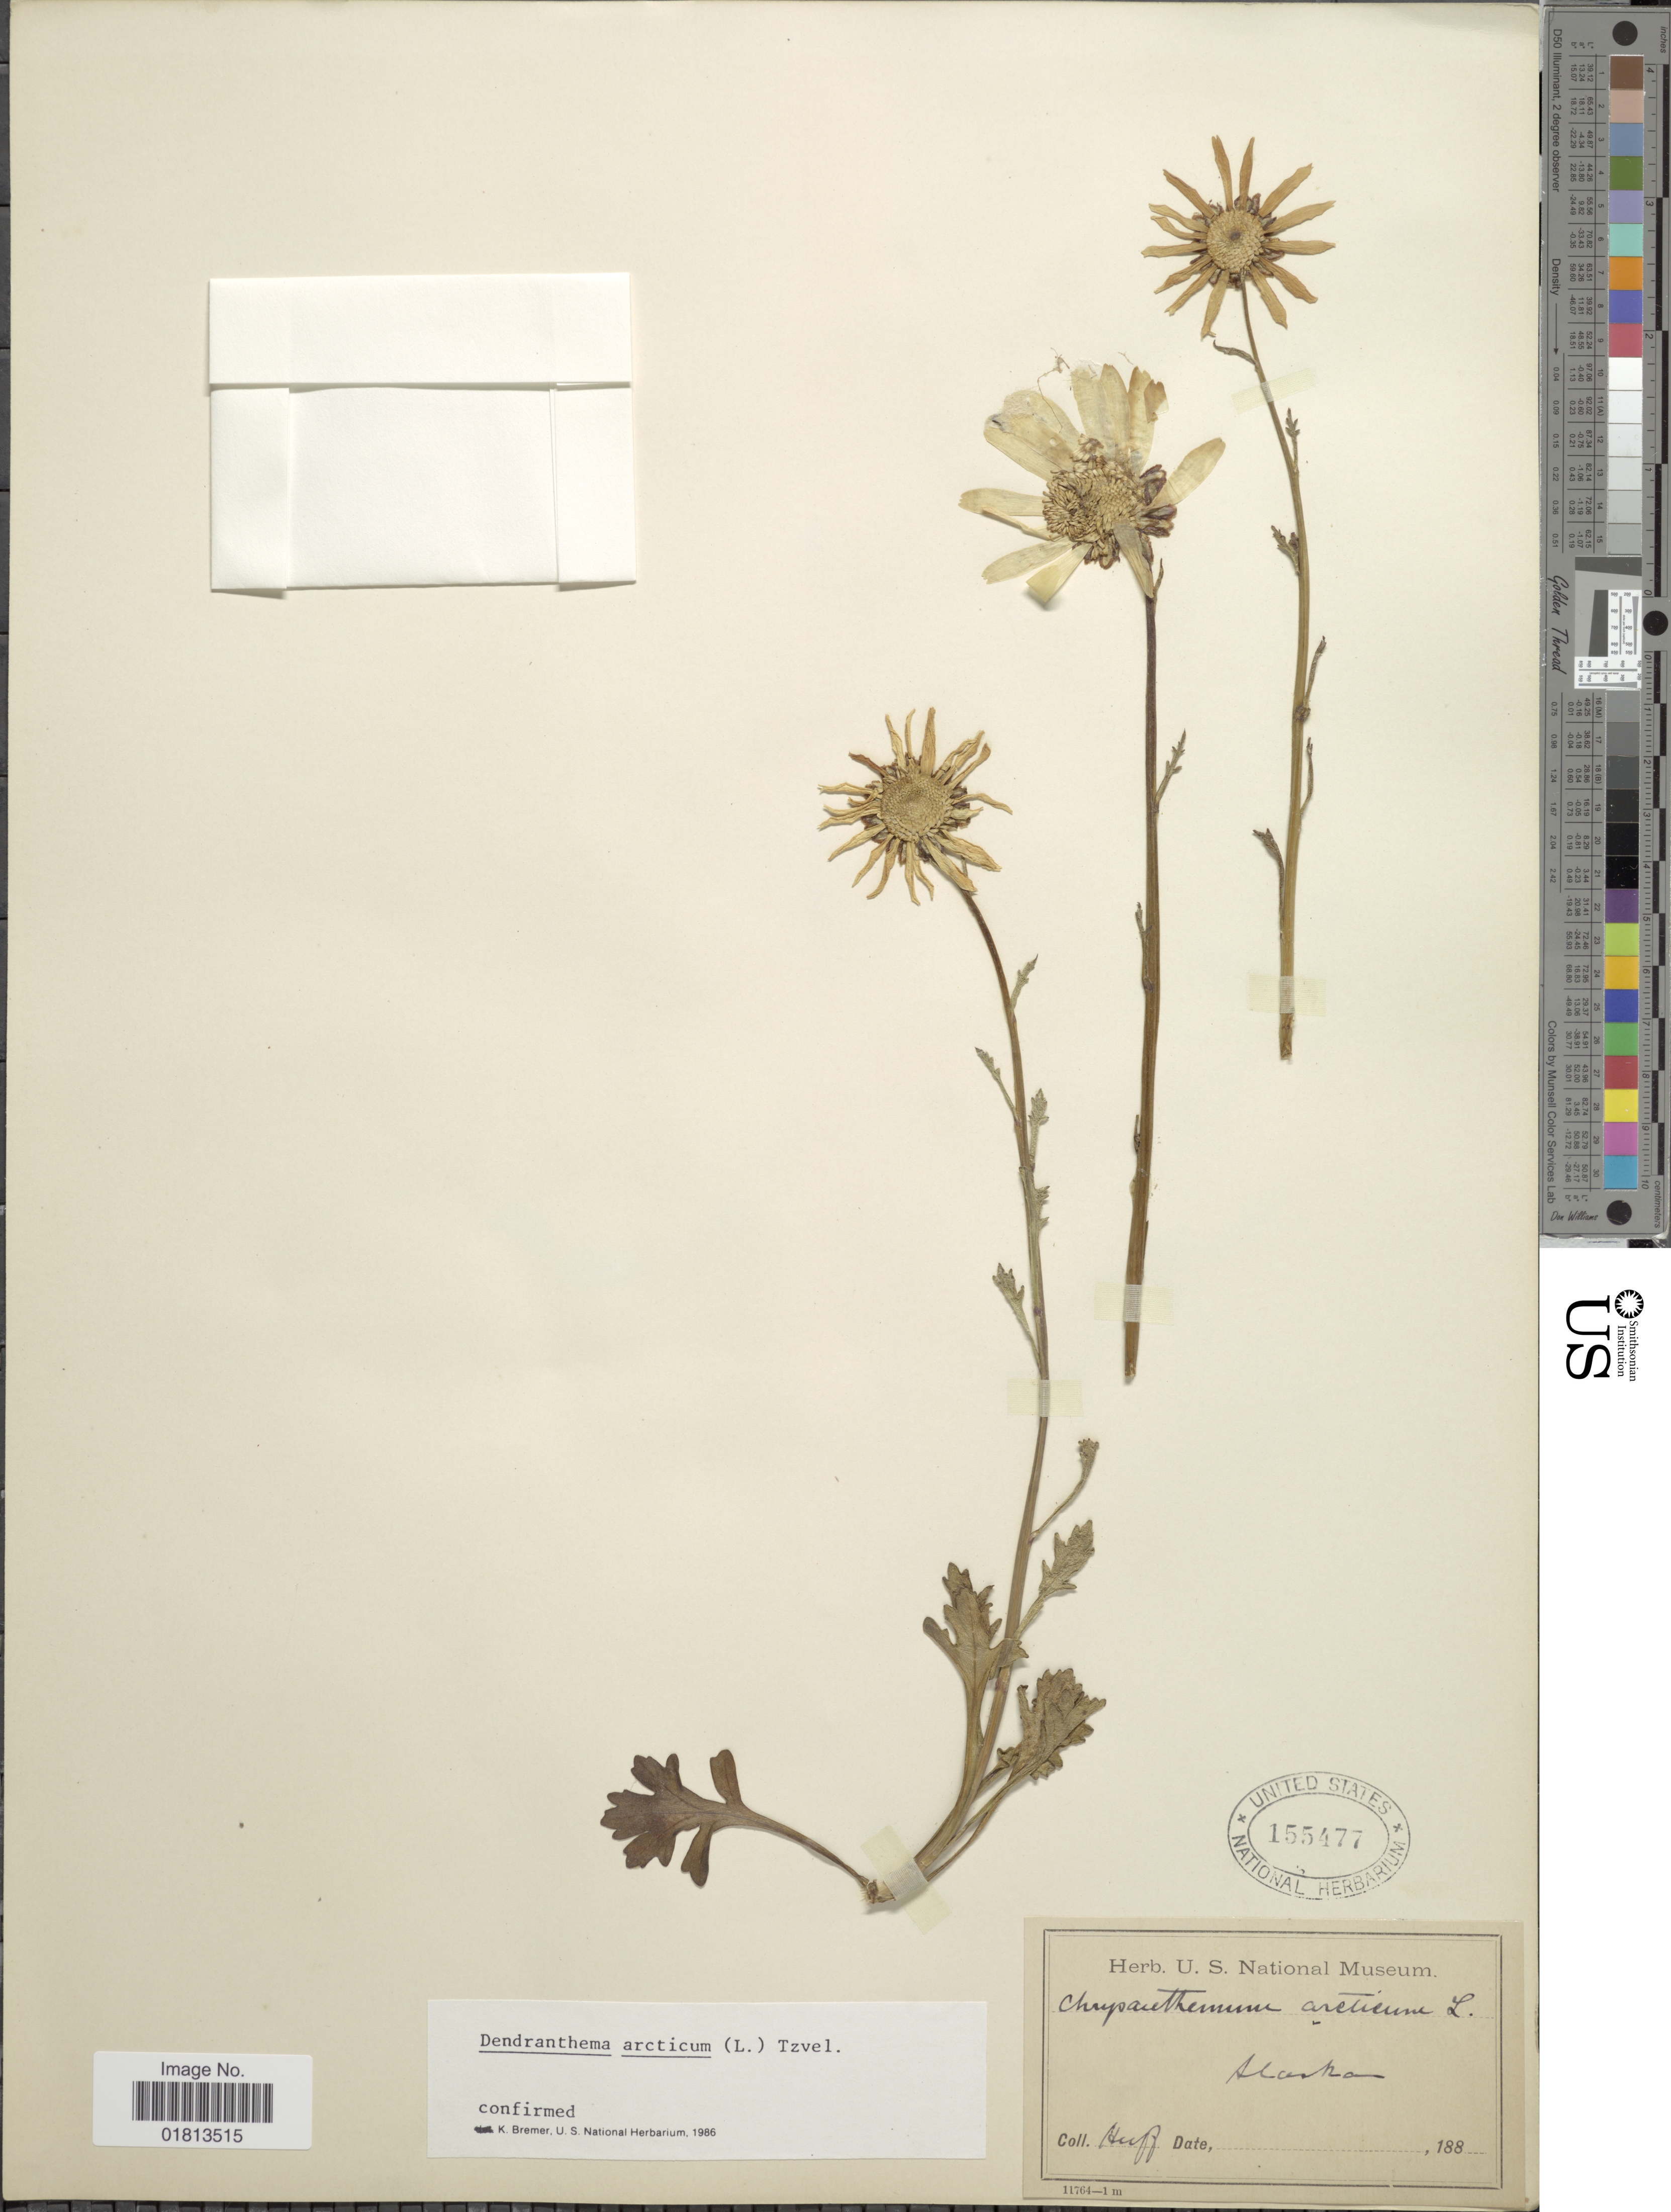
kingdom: Plantae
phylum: Tracheophyta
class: Magnoliopsida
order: Asterales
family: Asteraceae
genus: Dendranthema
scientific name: Dendranthema arcticum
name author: (L.) Tzvelev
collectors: -. Huff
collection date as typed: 188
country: United States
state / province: Alaska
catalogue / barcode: US 155477